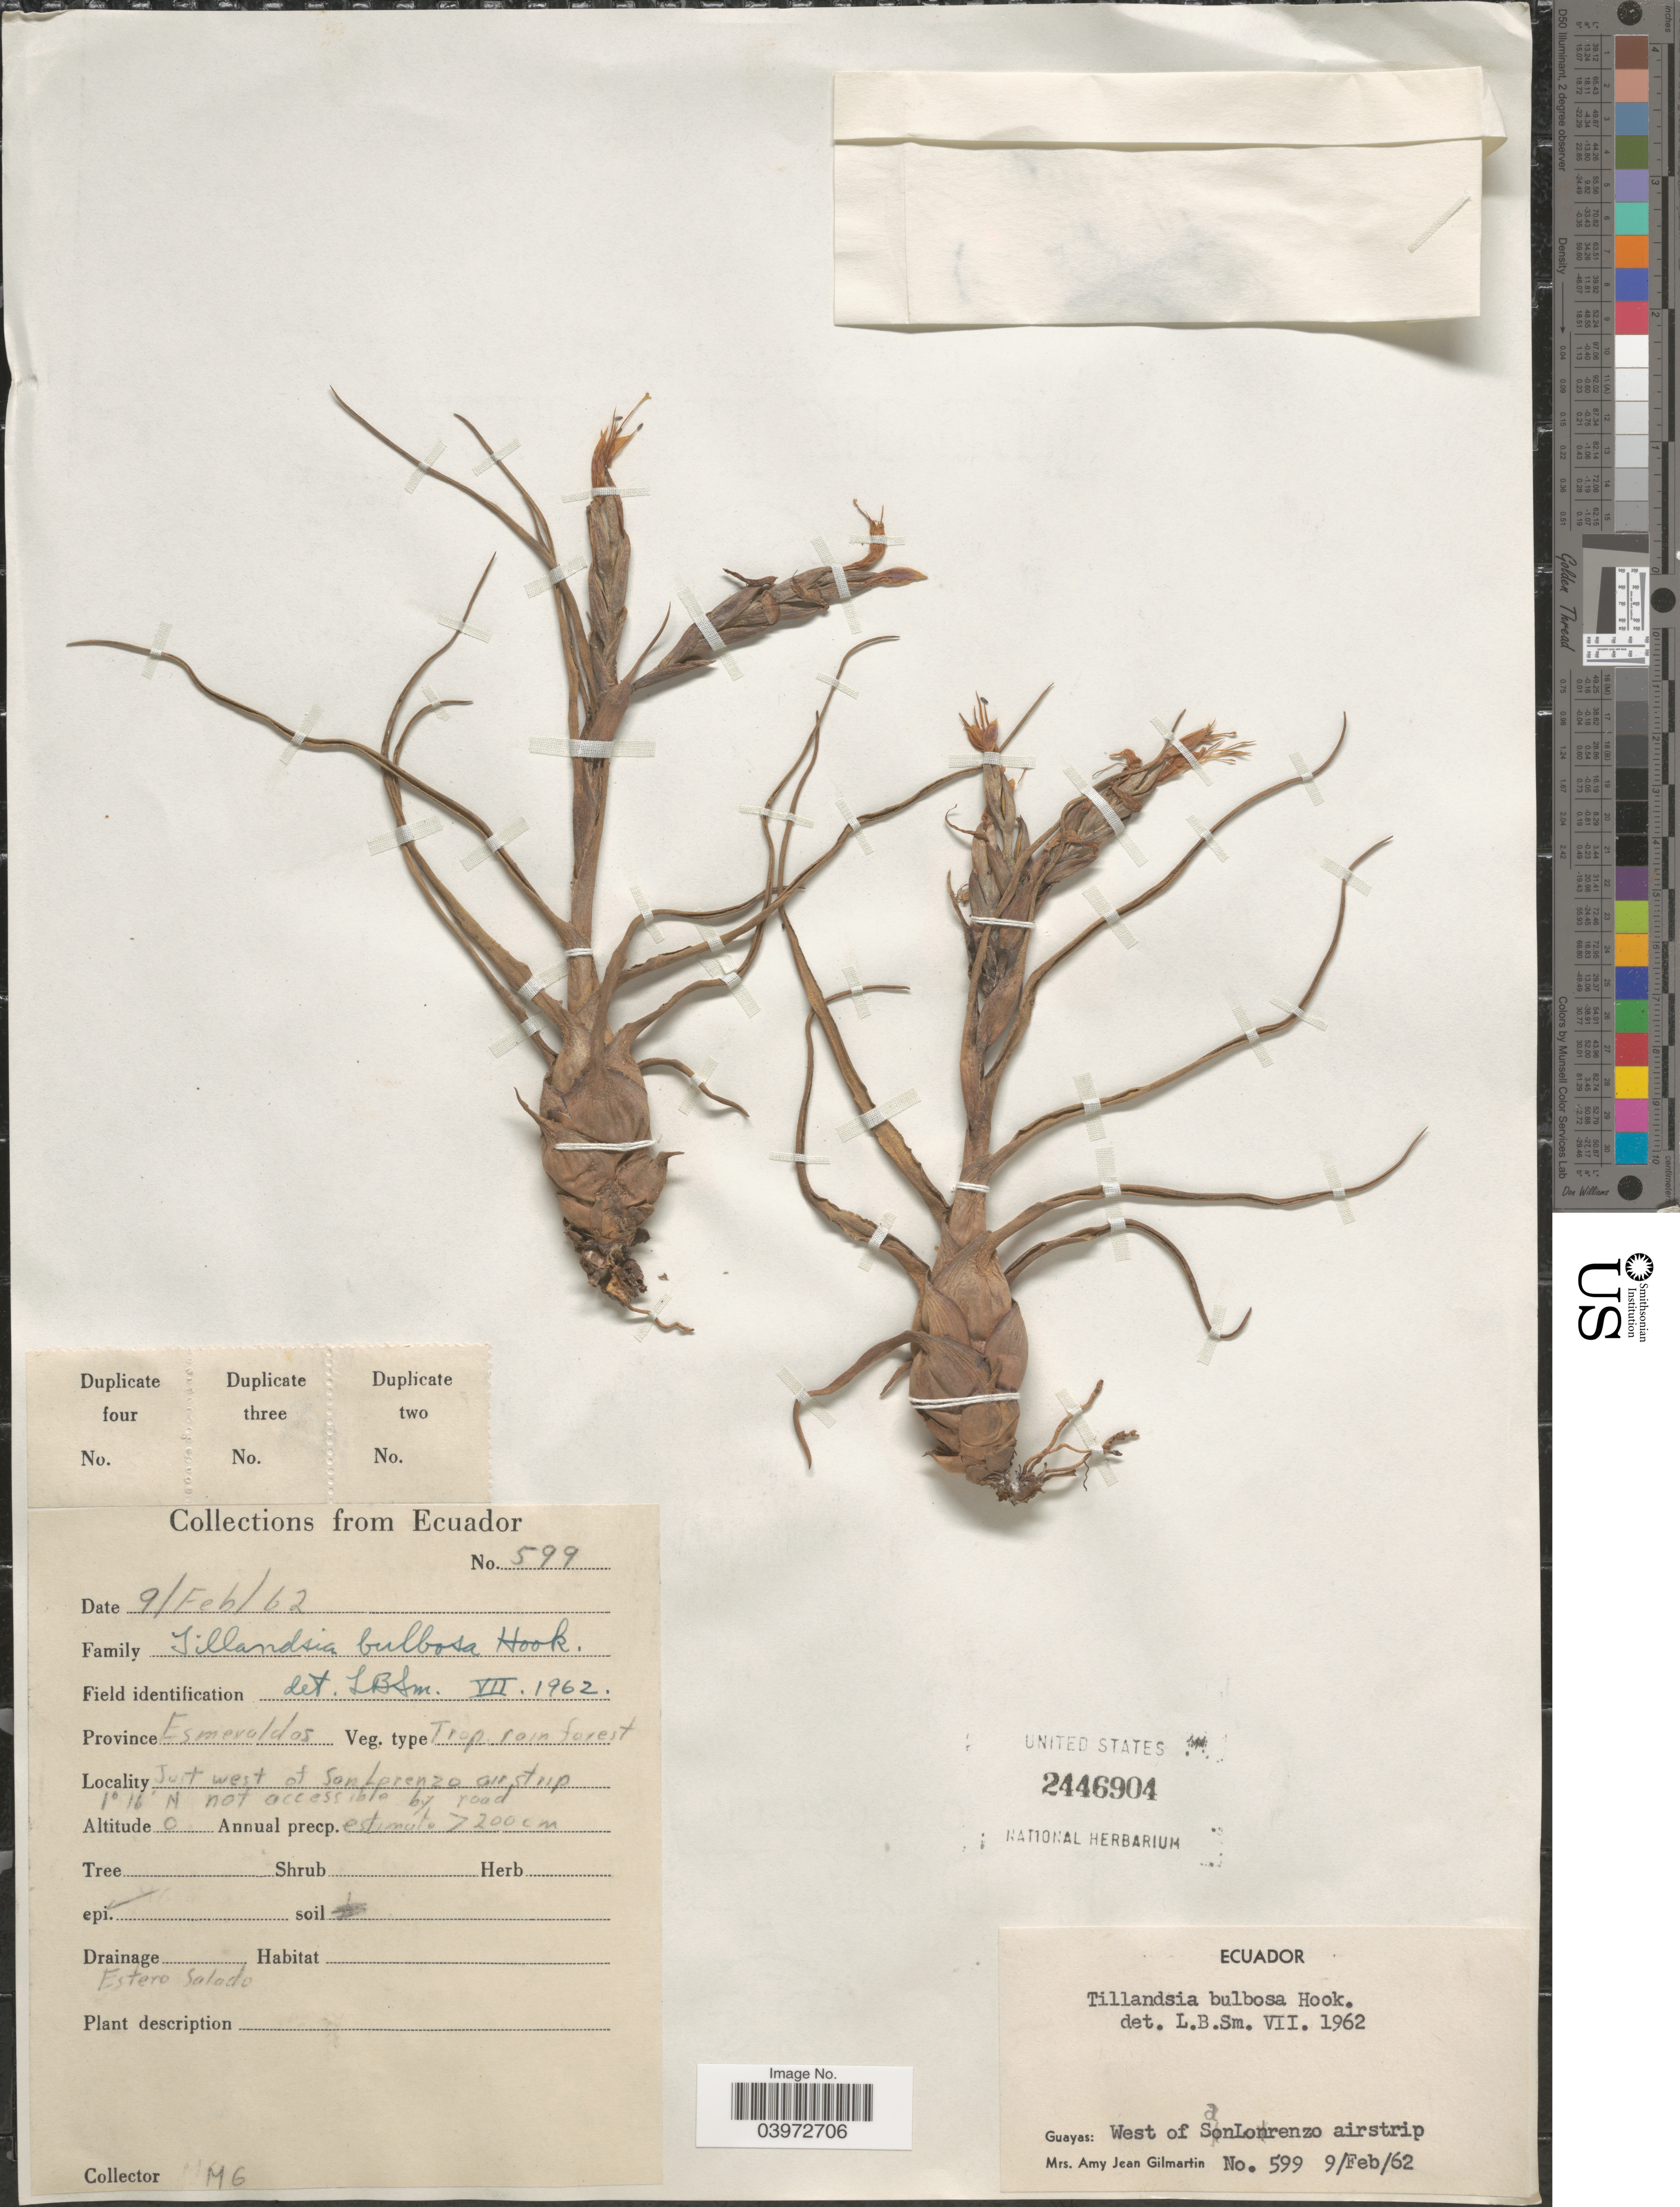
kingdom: Plantae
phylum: Tracheophyta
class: Liliopsida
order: Poales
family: Bromeliaceae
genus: Tillandsia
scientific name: Tillandsia bulbosa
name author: Hook.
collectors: A. J. Gilmartin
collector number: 599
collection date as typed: Transcribed d/m/y: 9/2/62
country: Ecuador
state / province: Guayas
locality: Just west of San Lorenzo airstrip.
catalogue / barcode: US 2446904